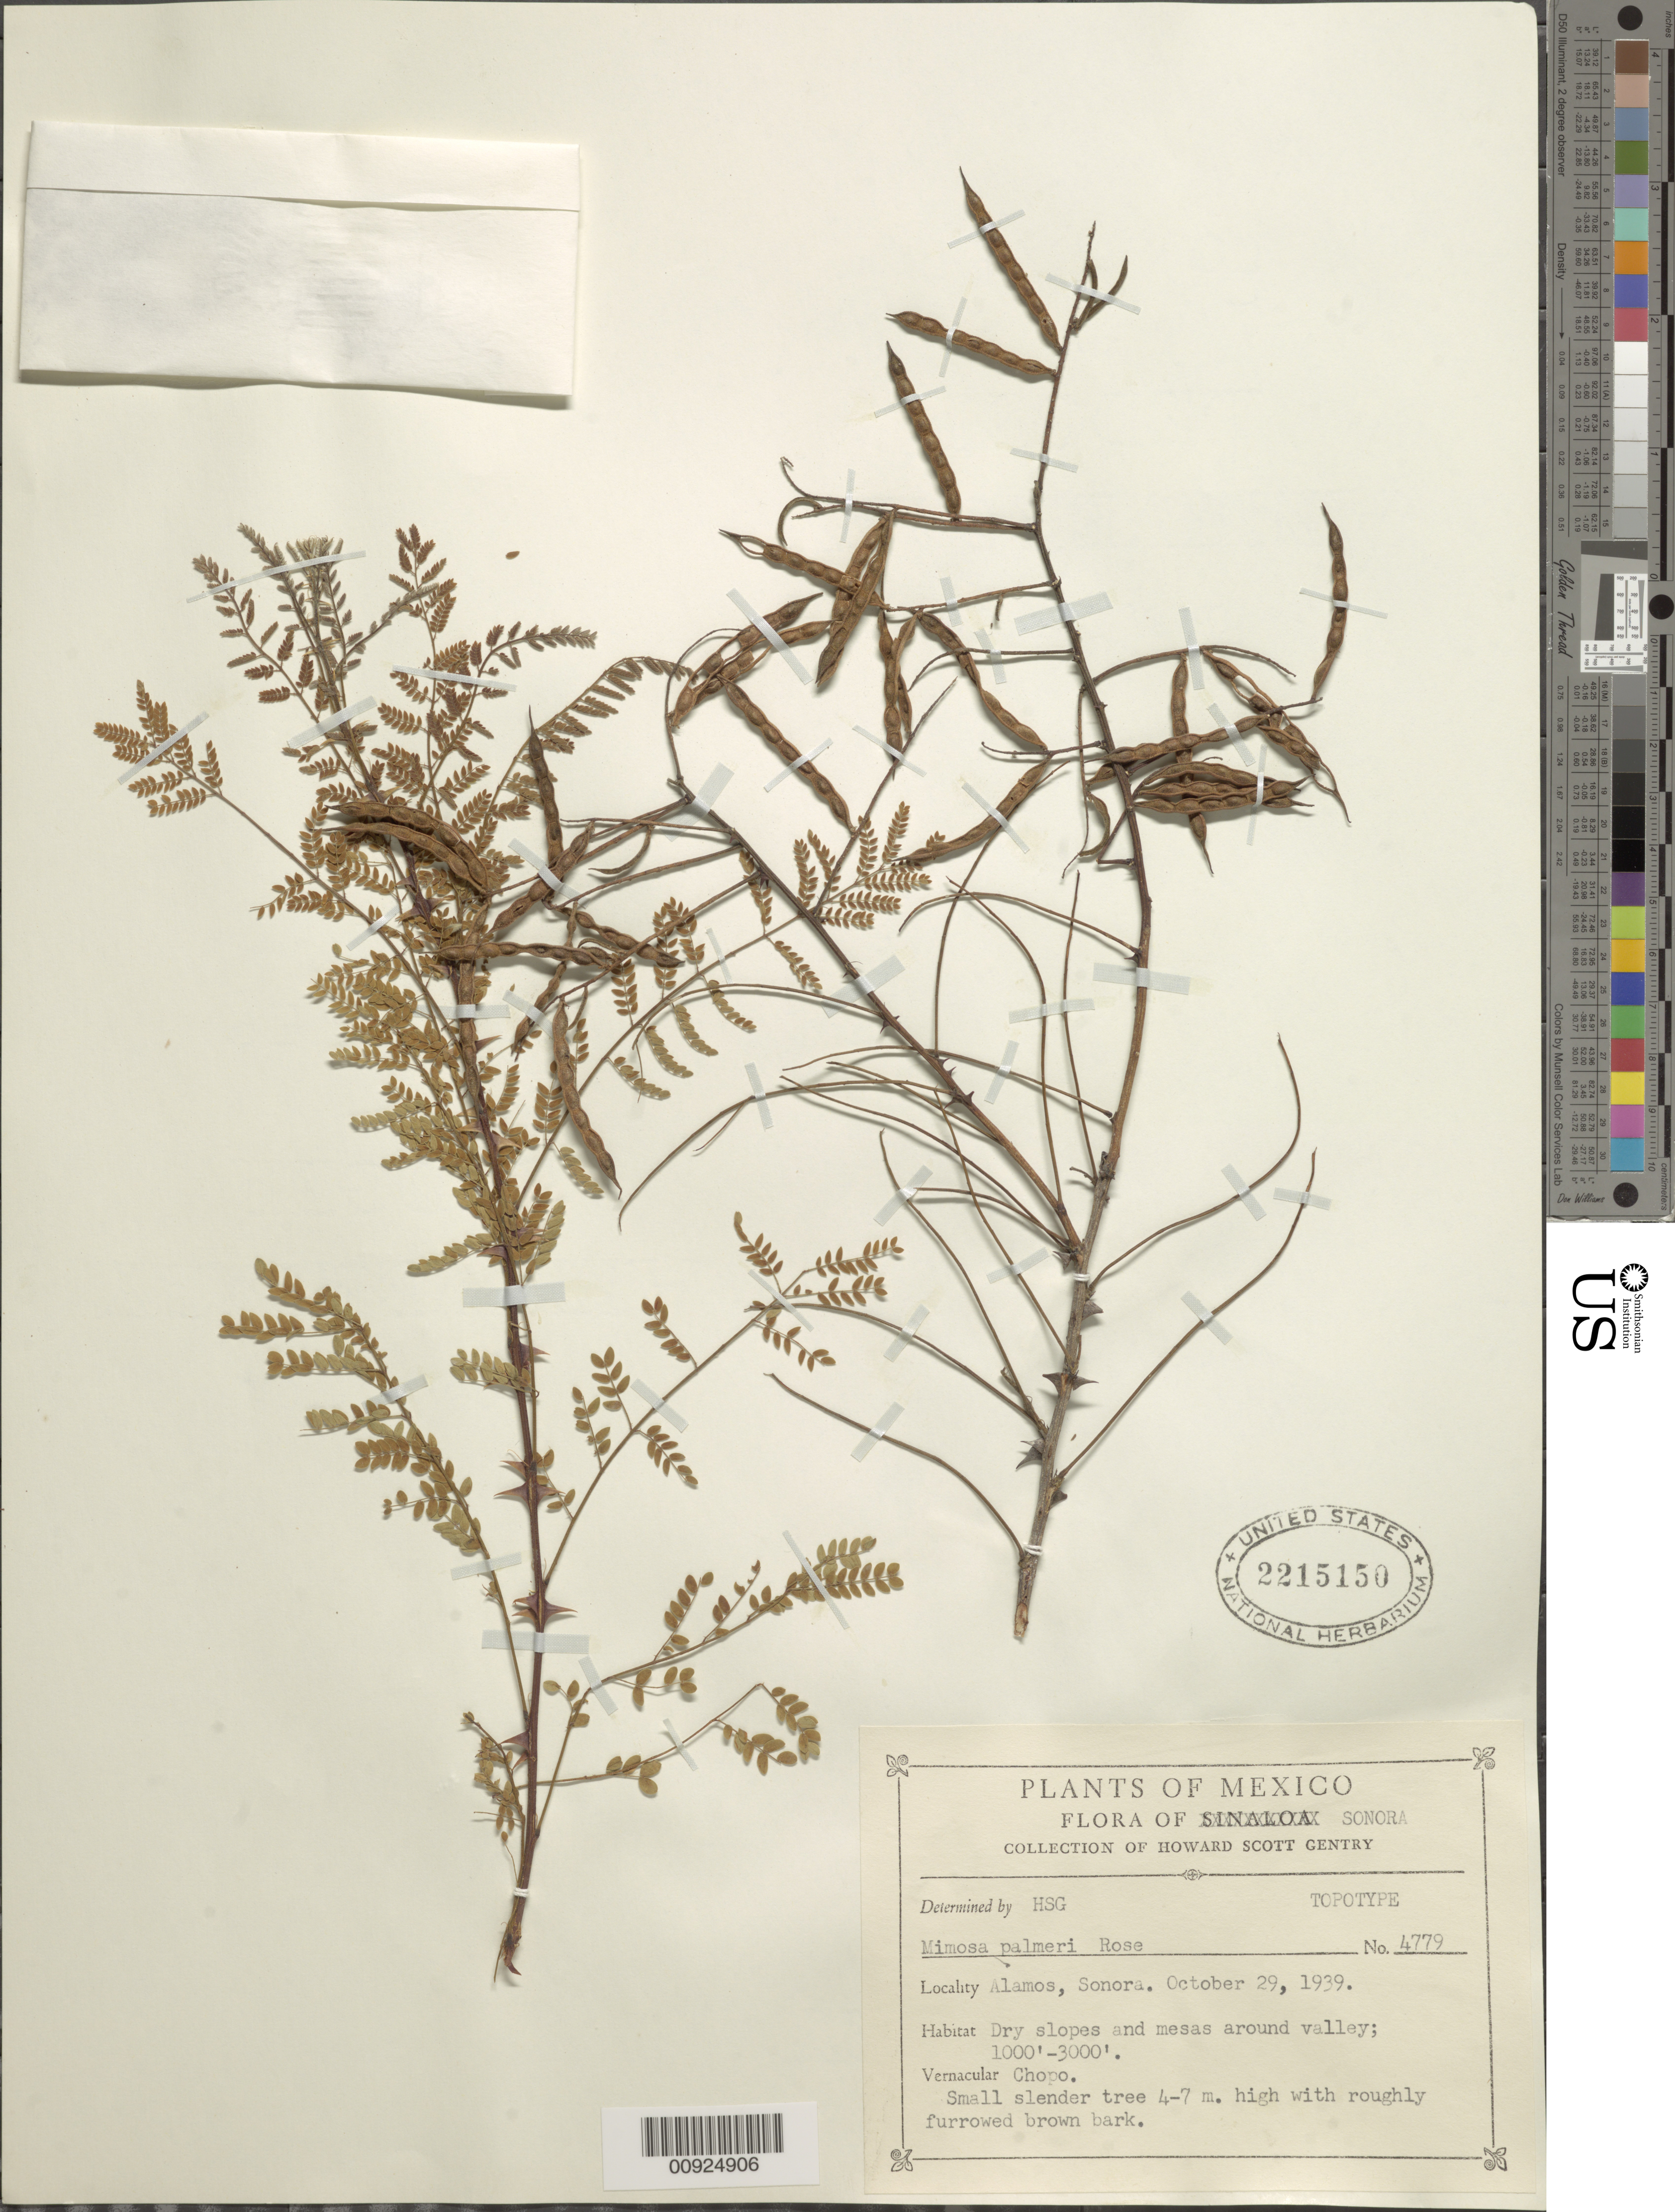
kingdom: Plantae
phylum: Tracheophyta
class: Magnoliopsida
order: Fabales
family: Fabaceae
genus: Mimosa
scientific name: Mimosa palmeri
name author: Rose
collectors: H. S. Gentry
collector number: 4779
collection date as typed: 29 Oct 1939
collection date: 1939-10-29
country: Mexico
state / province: Sonora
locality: Alamos, Sonora.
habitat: Dry slopes and mesas around valley.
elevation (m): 305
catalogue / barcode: US 2215150